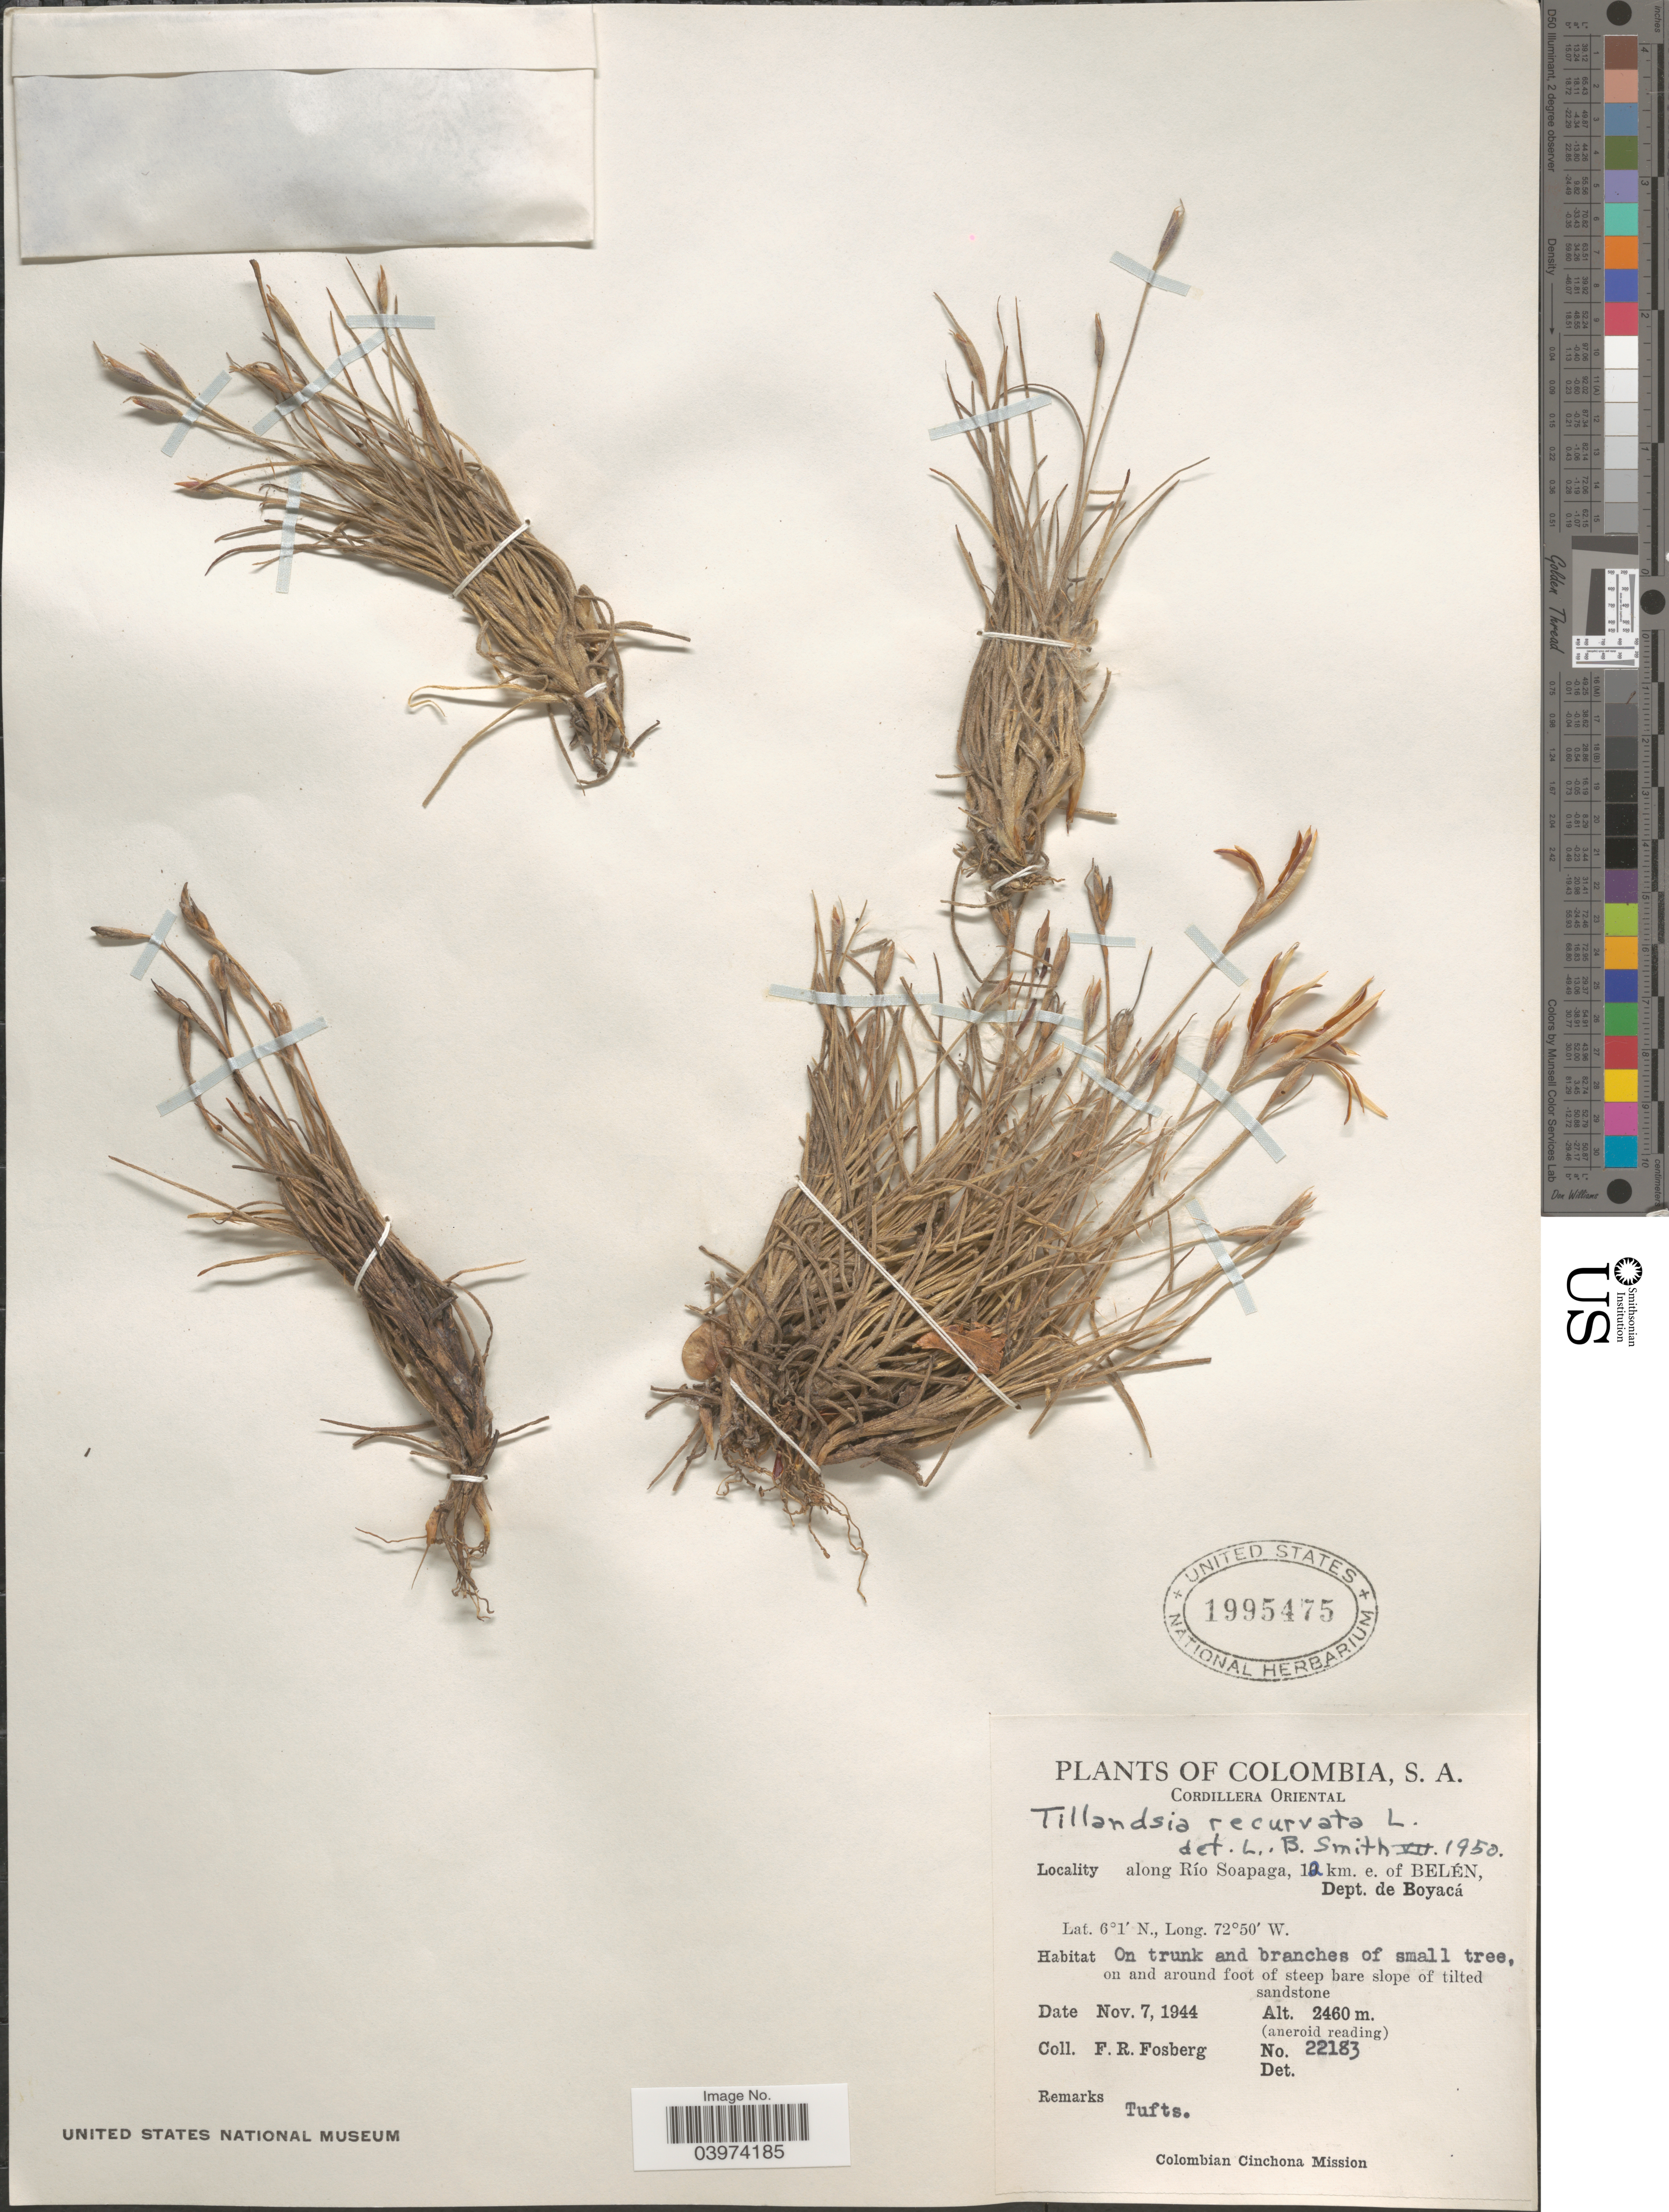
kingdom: Plantae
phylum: Tracheophyta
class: Liliopsida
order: Poales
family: Bromeliaceae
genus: Tillandsia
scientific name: Tillandsia recurvata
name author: L.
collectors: F. R. Fosberg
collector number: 22183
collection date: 1944-11-07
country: Colombia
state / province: Boyacá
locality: Cordillera Oriental. Along Río Soapaga, 12 km. e. of Belén, Dept. de Boyacá. On trunk and branches of small tree. Colombian Cinchona Mission.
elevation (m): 2460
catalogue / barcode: US 1995475